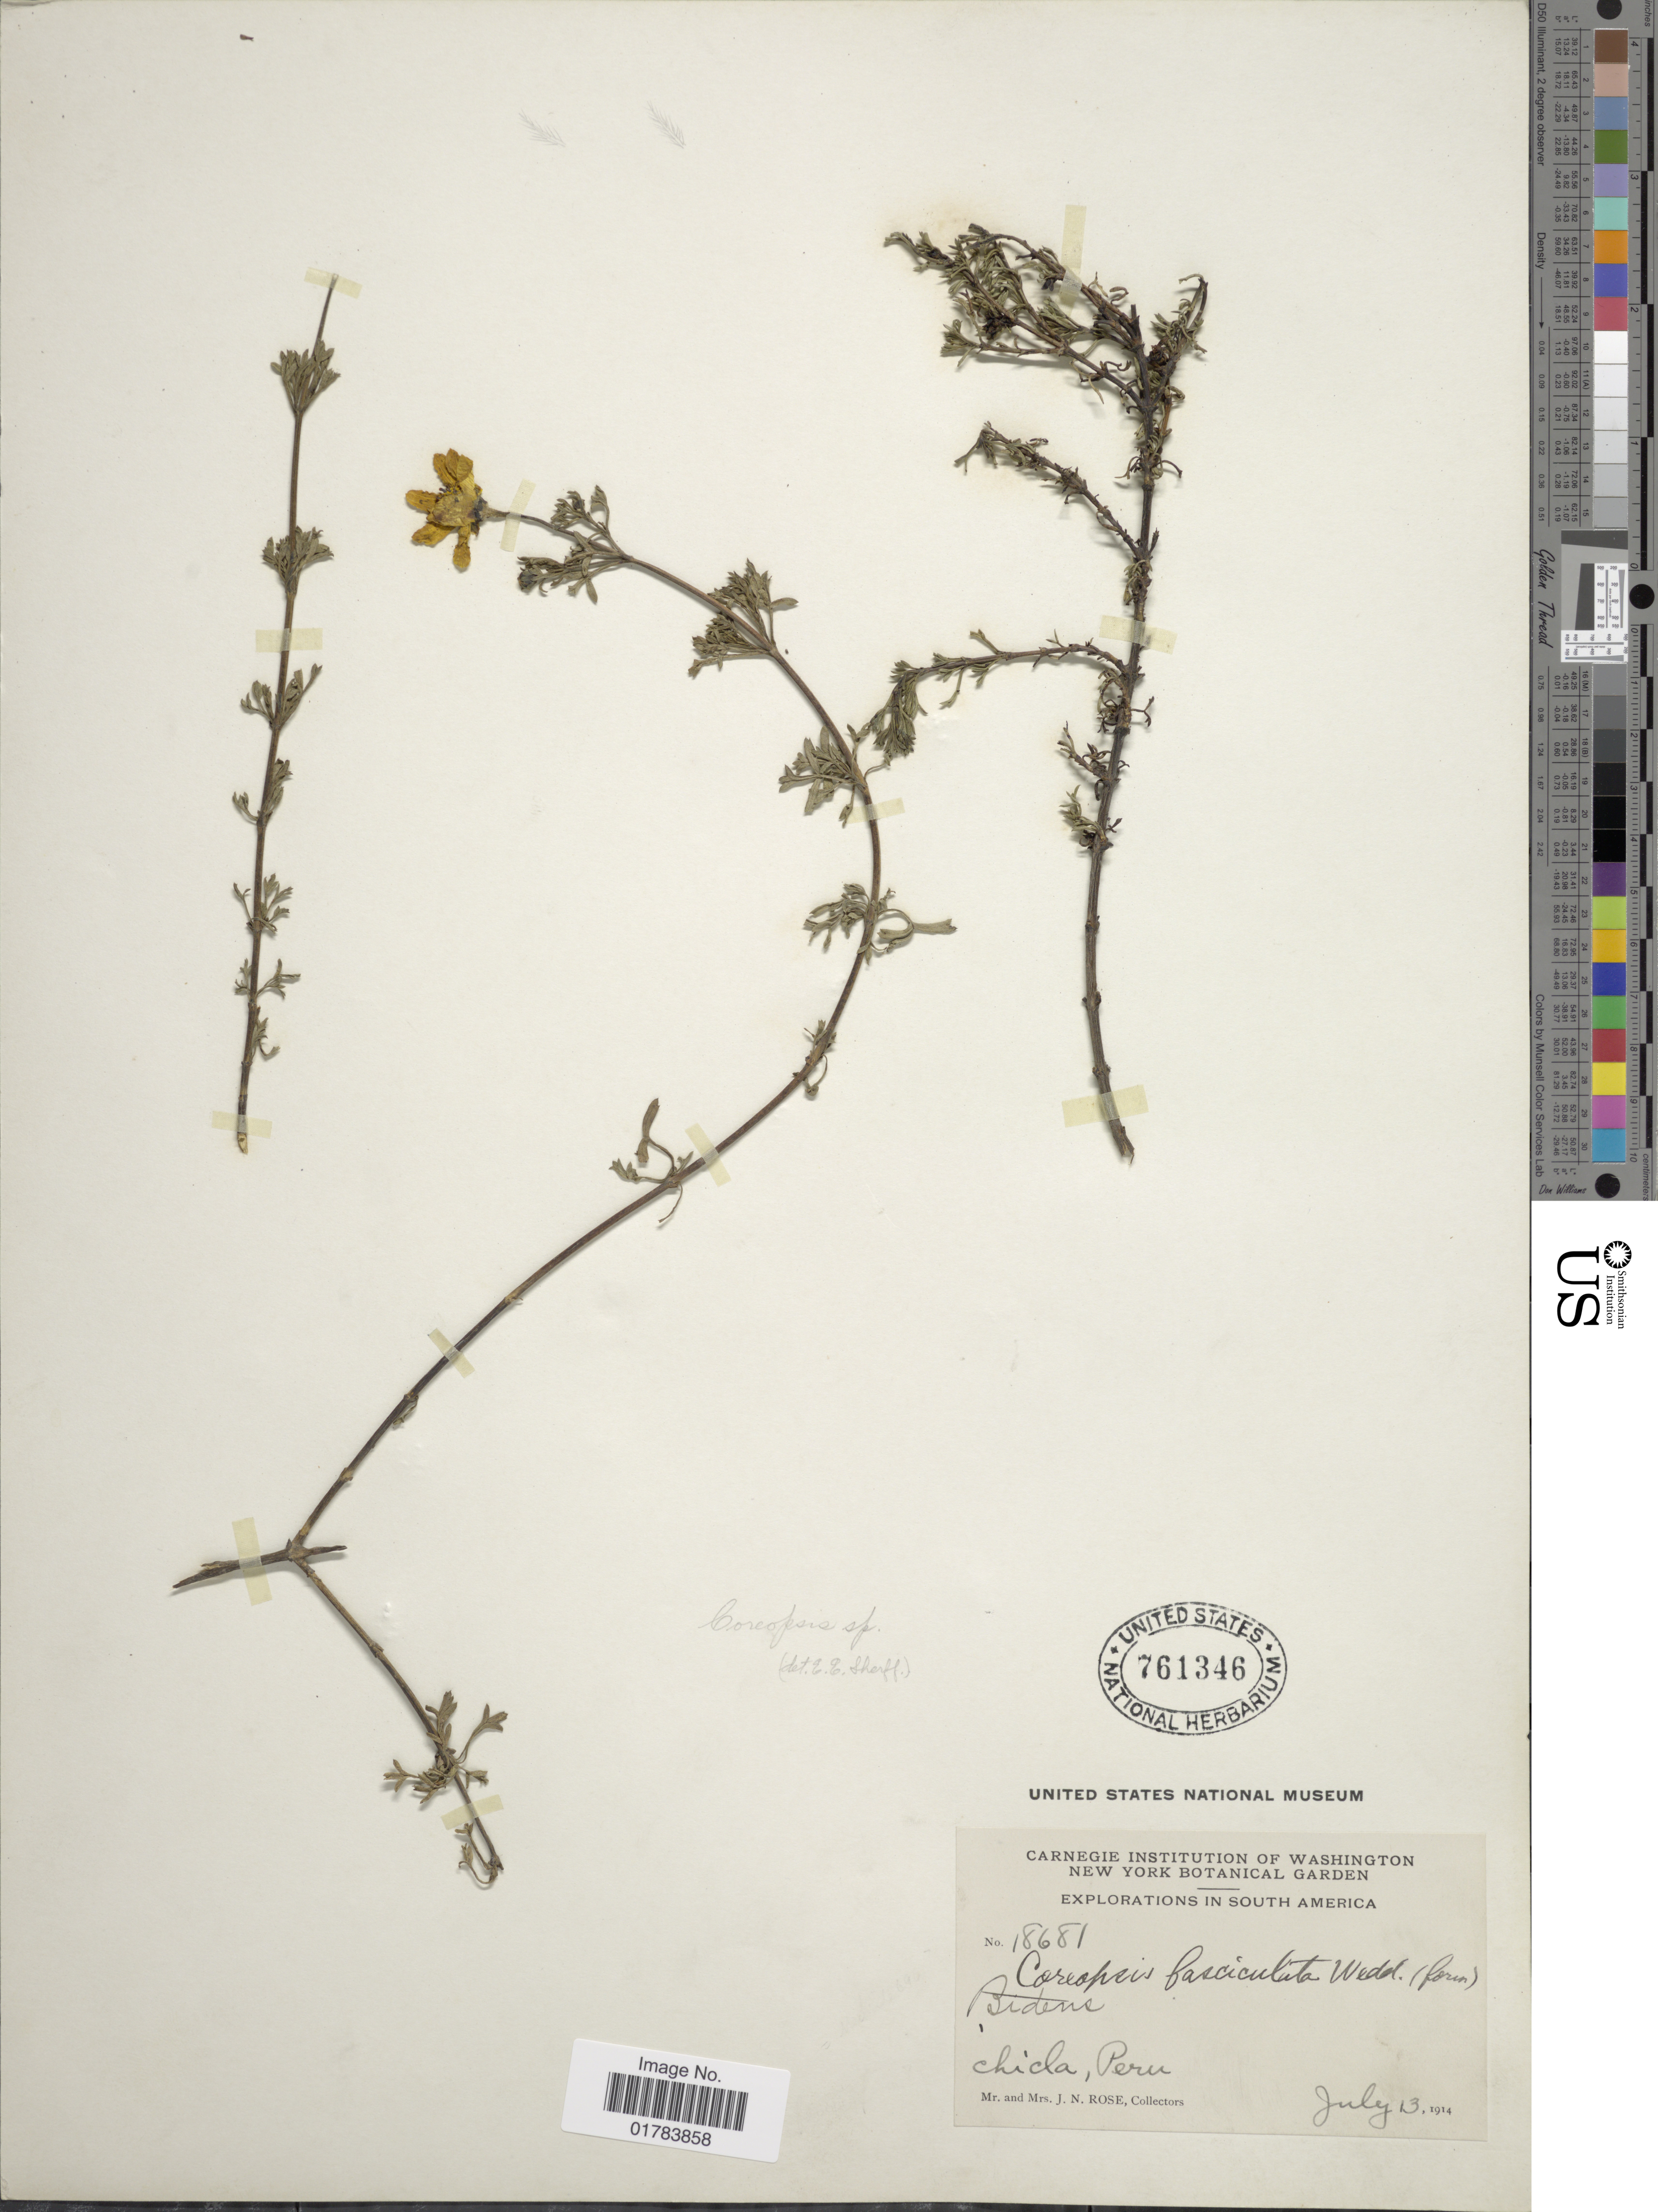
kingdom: Plantae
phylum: Tracheophyta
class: Magnoliopsida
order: Asterales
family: Asteraceae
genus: Coreopsis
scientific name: Coreopsis fasciculata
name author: Wedd.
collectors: J. N. Rose & L. B. Rose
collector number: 18681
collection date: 1914-07-13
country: Peru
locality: Chicla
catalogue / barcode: US 761346